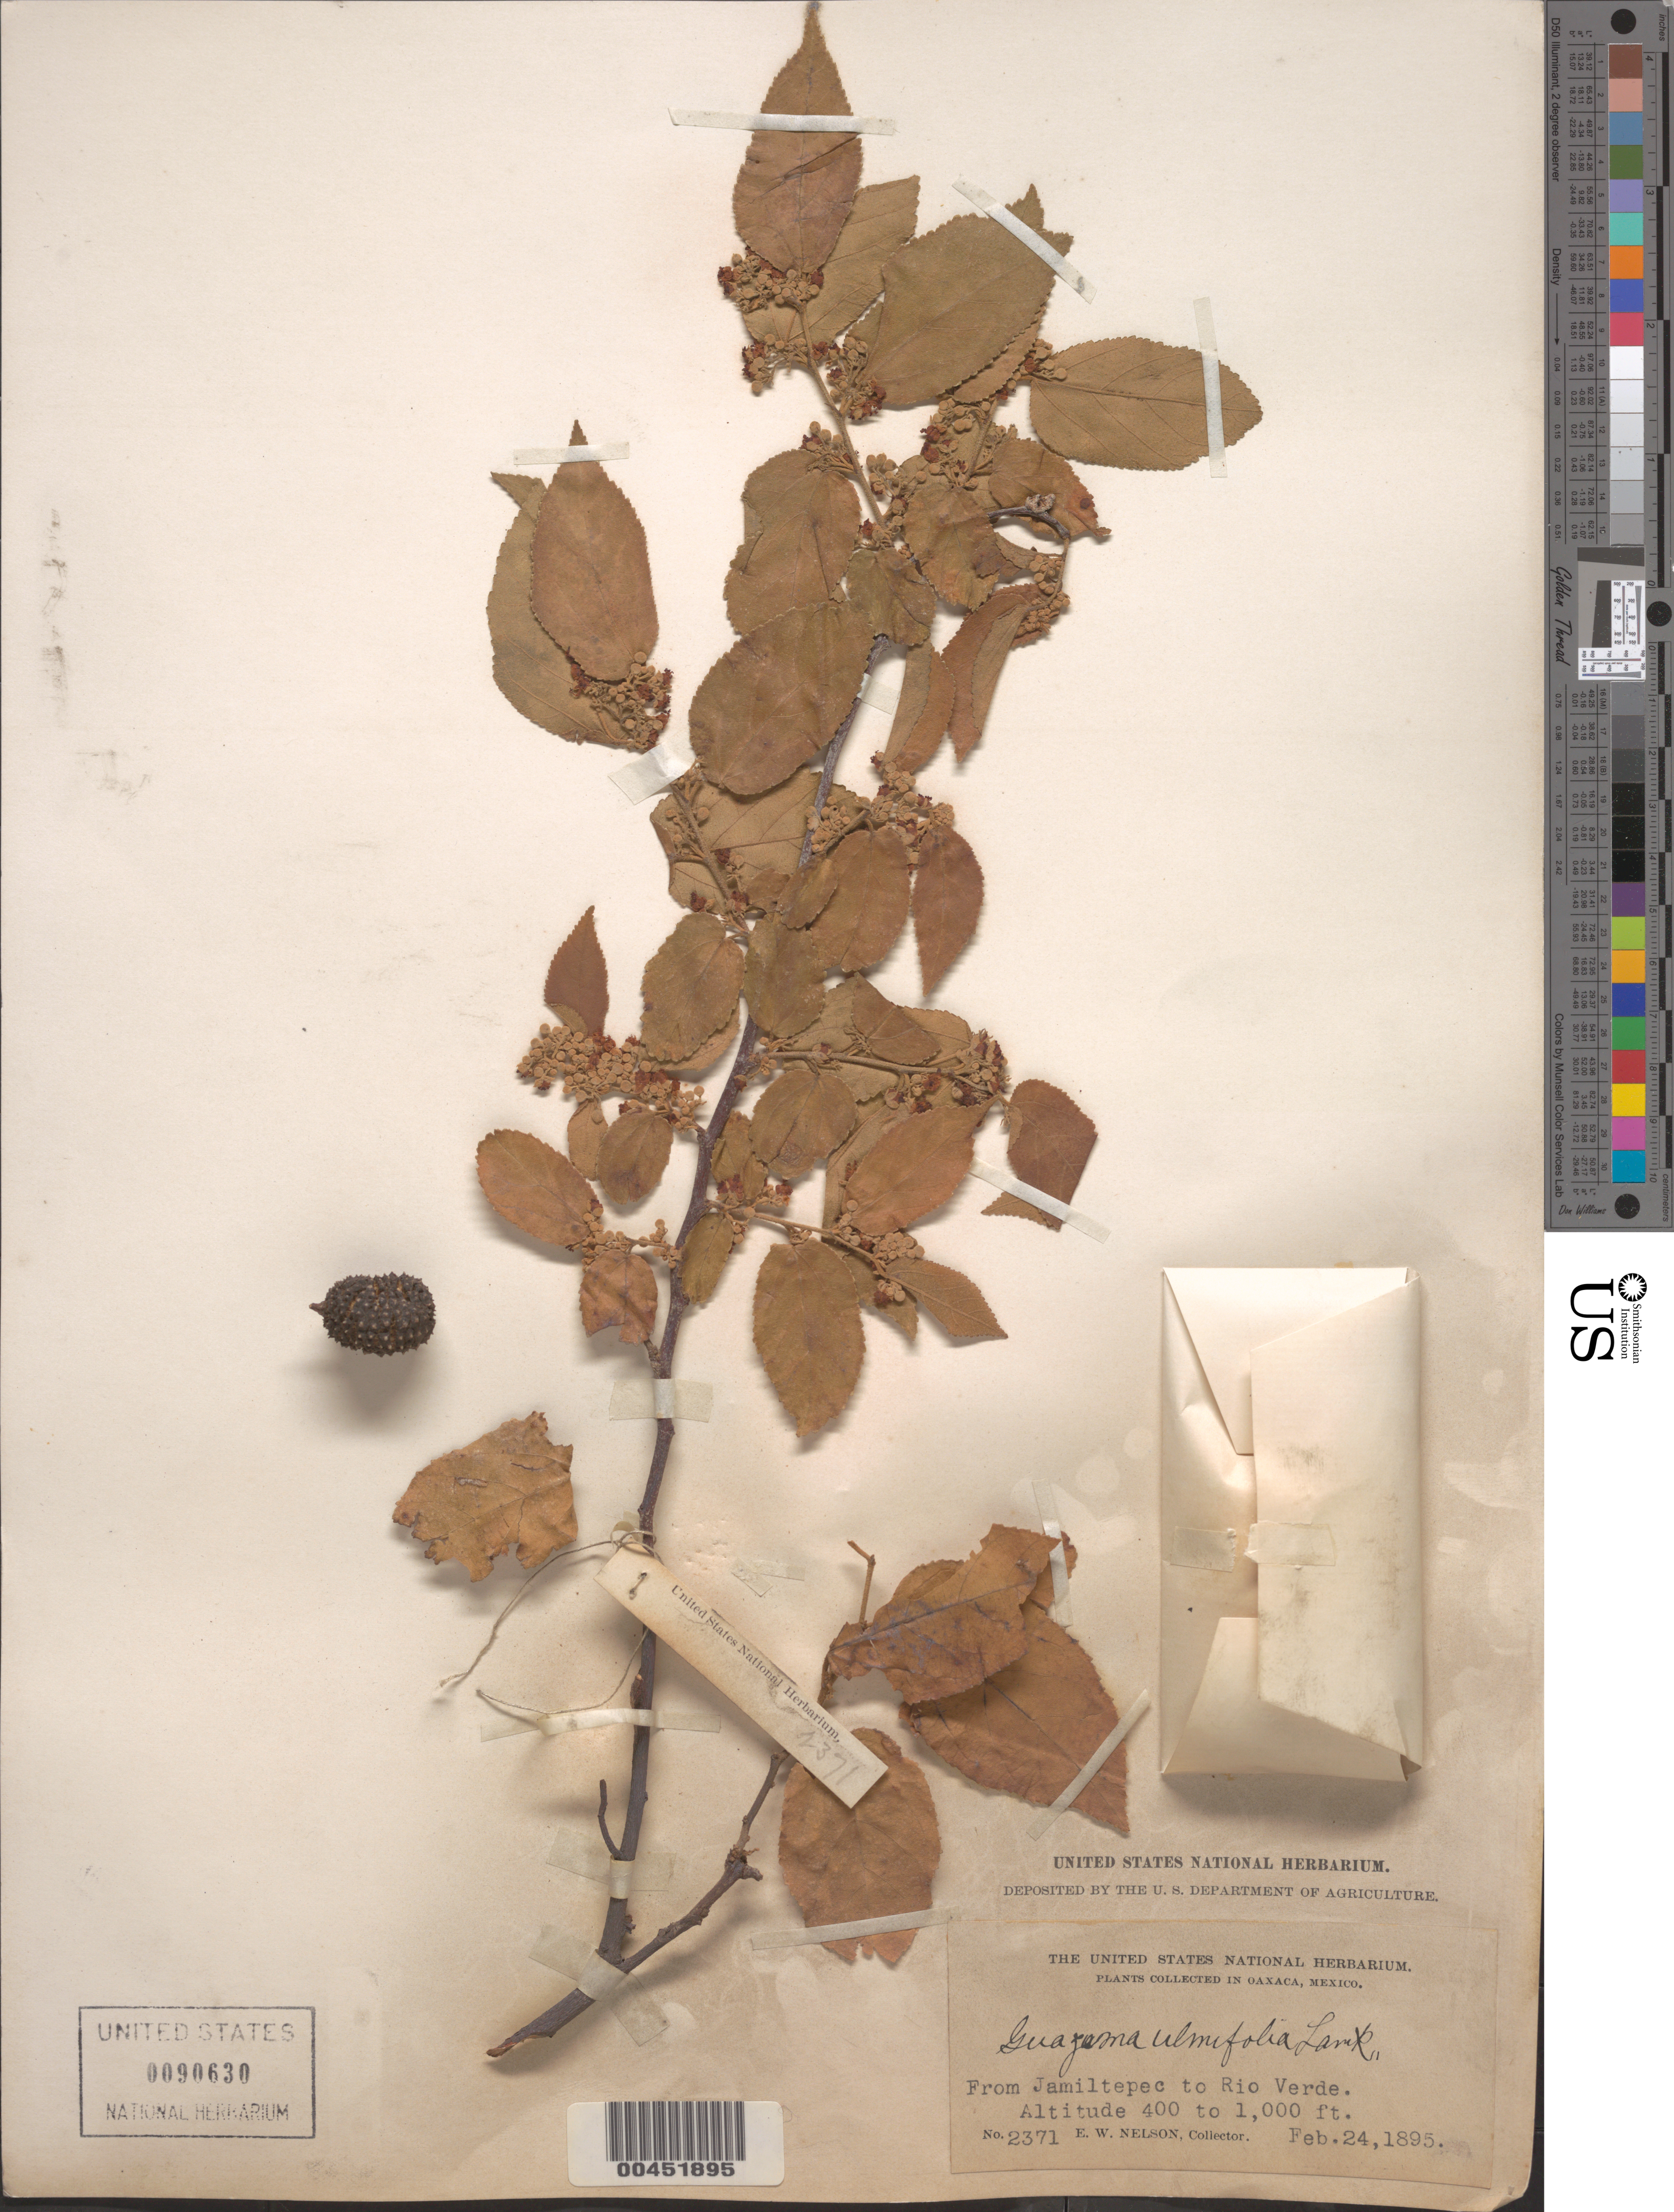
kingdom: Plantae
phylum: Tracheophyta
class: Magnoliopsida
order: Malvales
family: Malvaceae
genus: Guazuma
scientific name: Guazuma ulmifolia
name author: Lam.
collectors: E. W. Nelson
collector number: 2371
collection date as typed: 24 Feb 1895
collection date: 1895-02-24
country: Mexico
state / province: Oaxaca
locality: From Jamiltepec to Rio Verde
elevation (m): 122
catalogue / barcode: US 90630